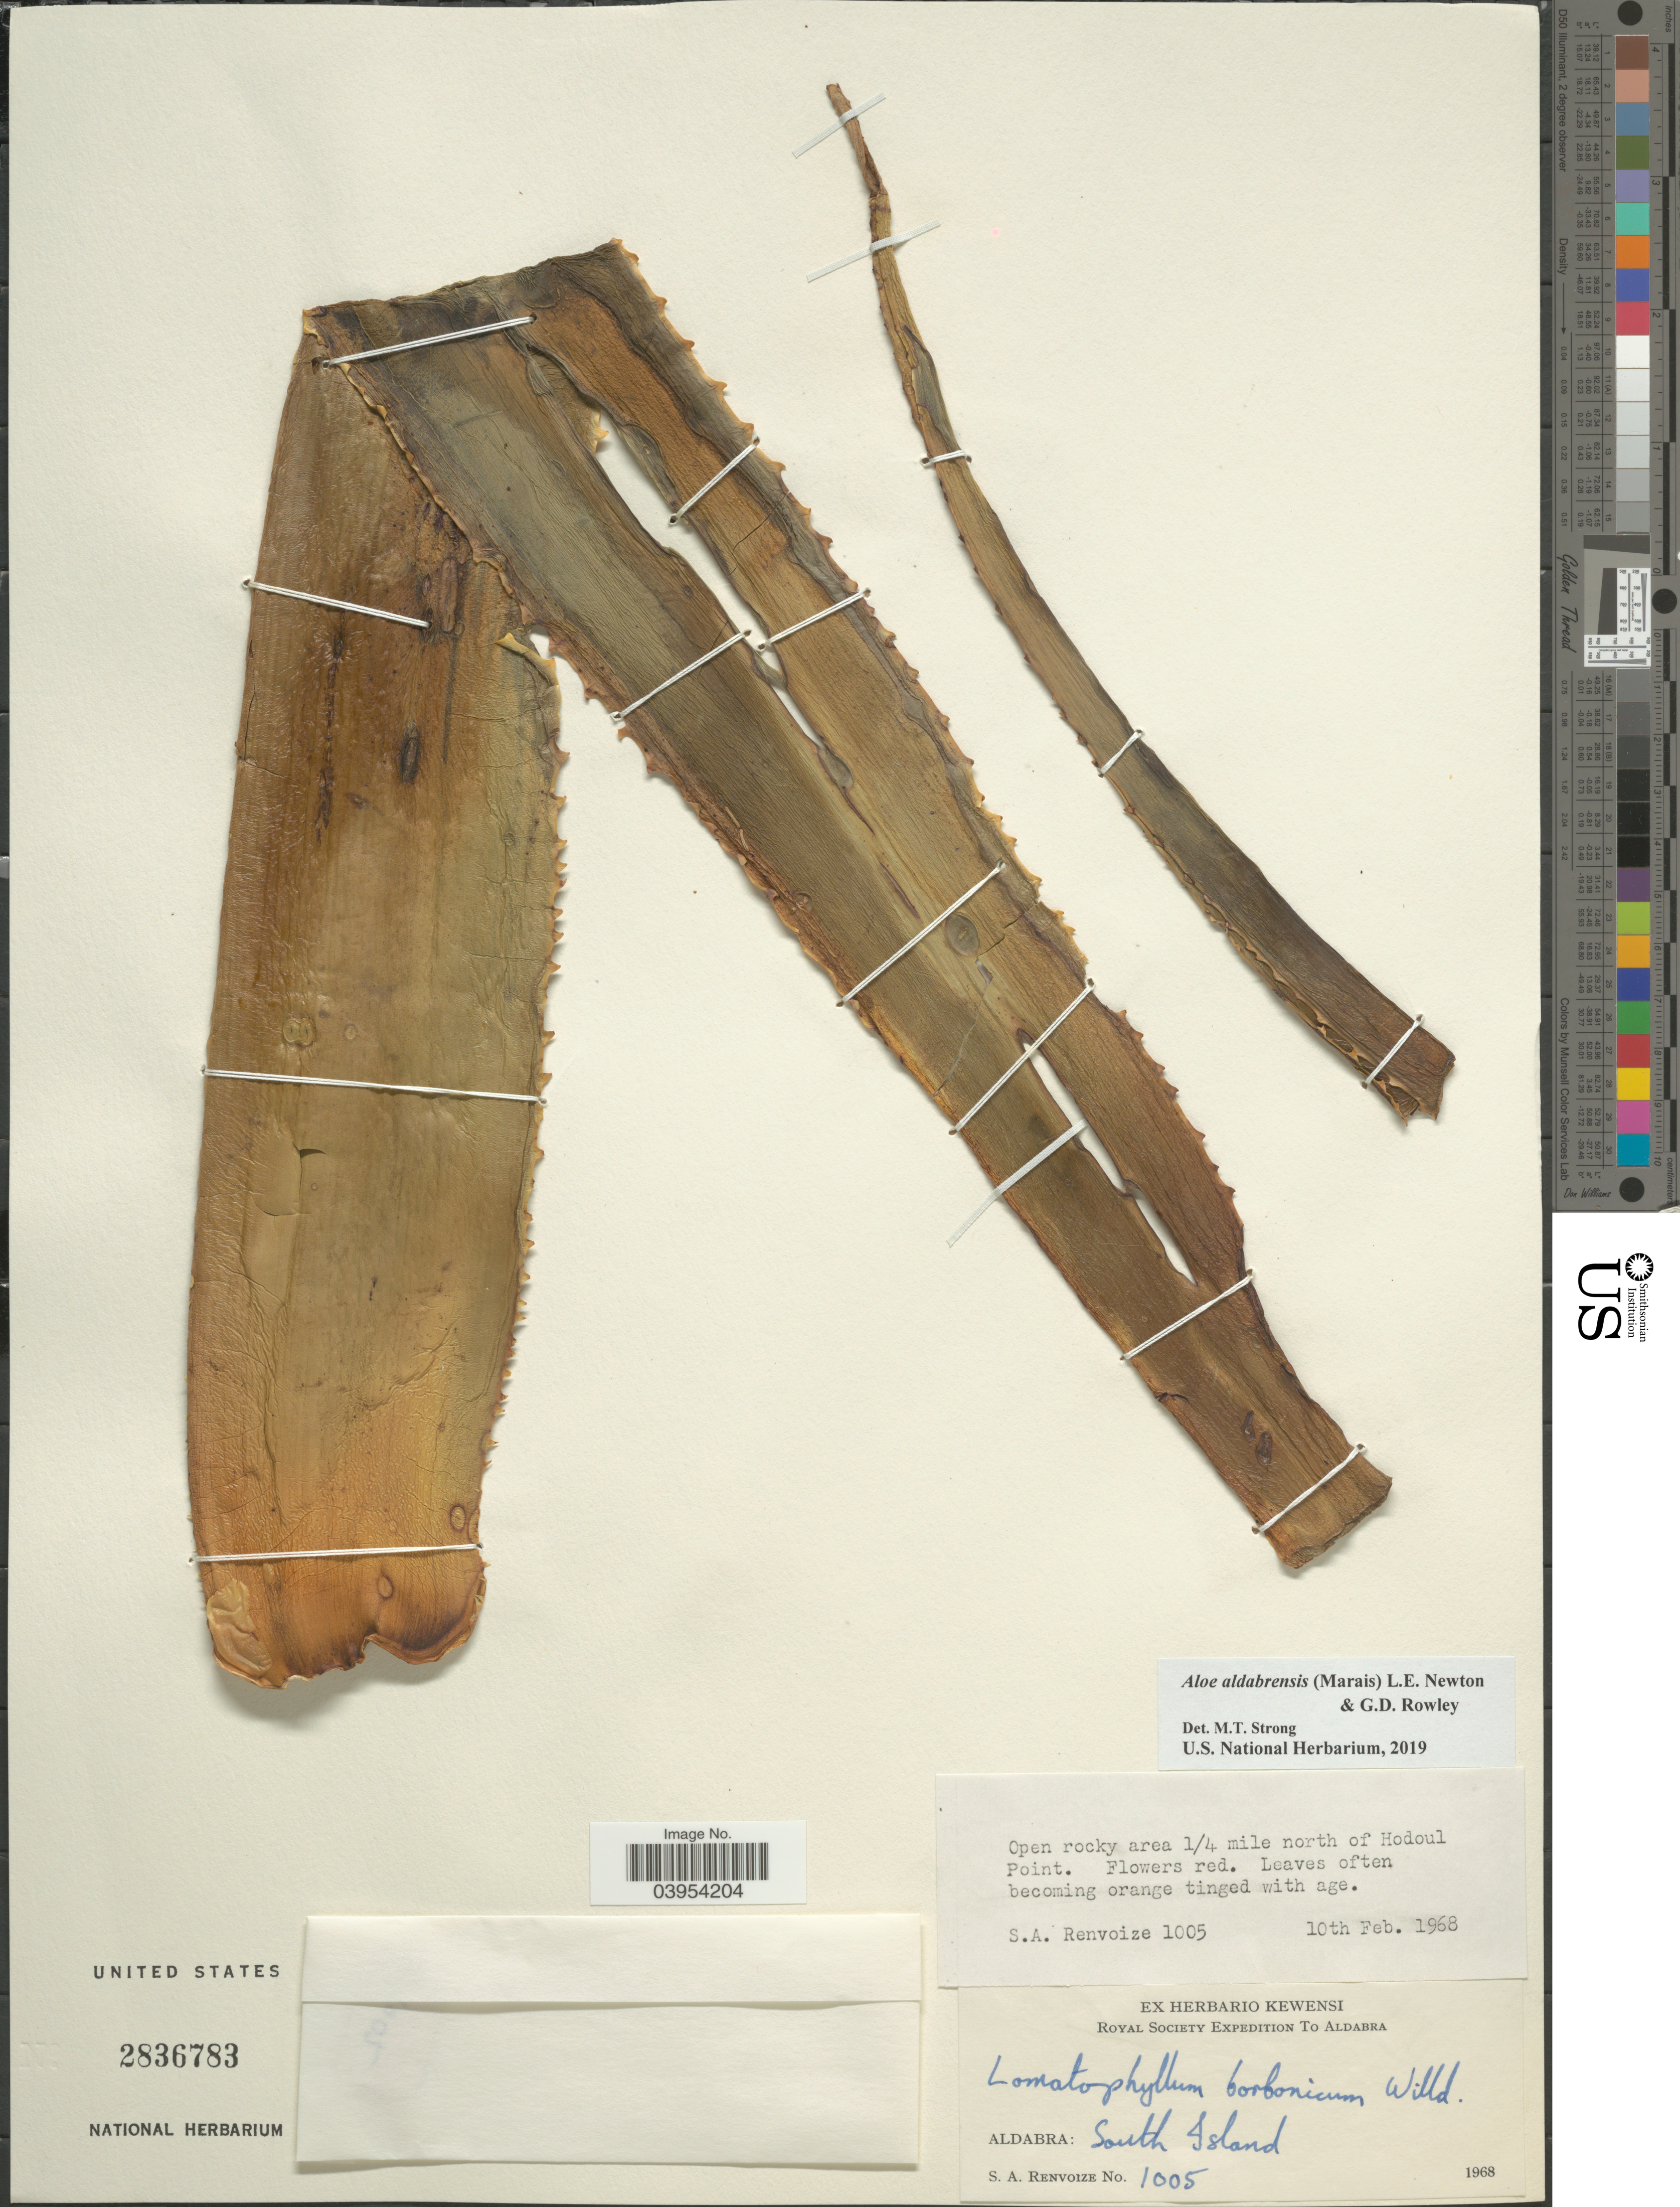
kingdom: Plantae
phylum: Tracheophyta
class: Liliopsida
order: Asparagales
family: Asphodelaceae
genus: Aloe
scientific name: Aloe aldabrensis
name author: (Marais) L. E. Newton & G.D. Rowley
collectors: S. A. Renvoize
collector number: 1005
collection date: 1968-02-10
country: Seychelles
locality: Aldabra. Aldabra: South Island. Open rocky area 1/4 mile north of Hodoul Point.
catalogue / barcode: US 2836783